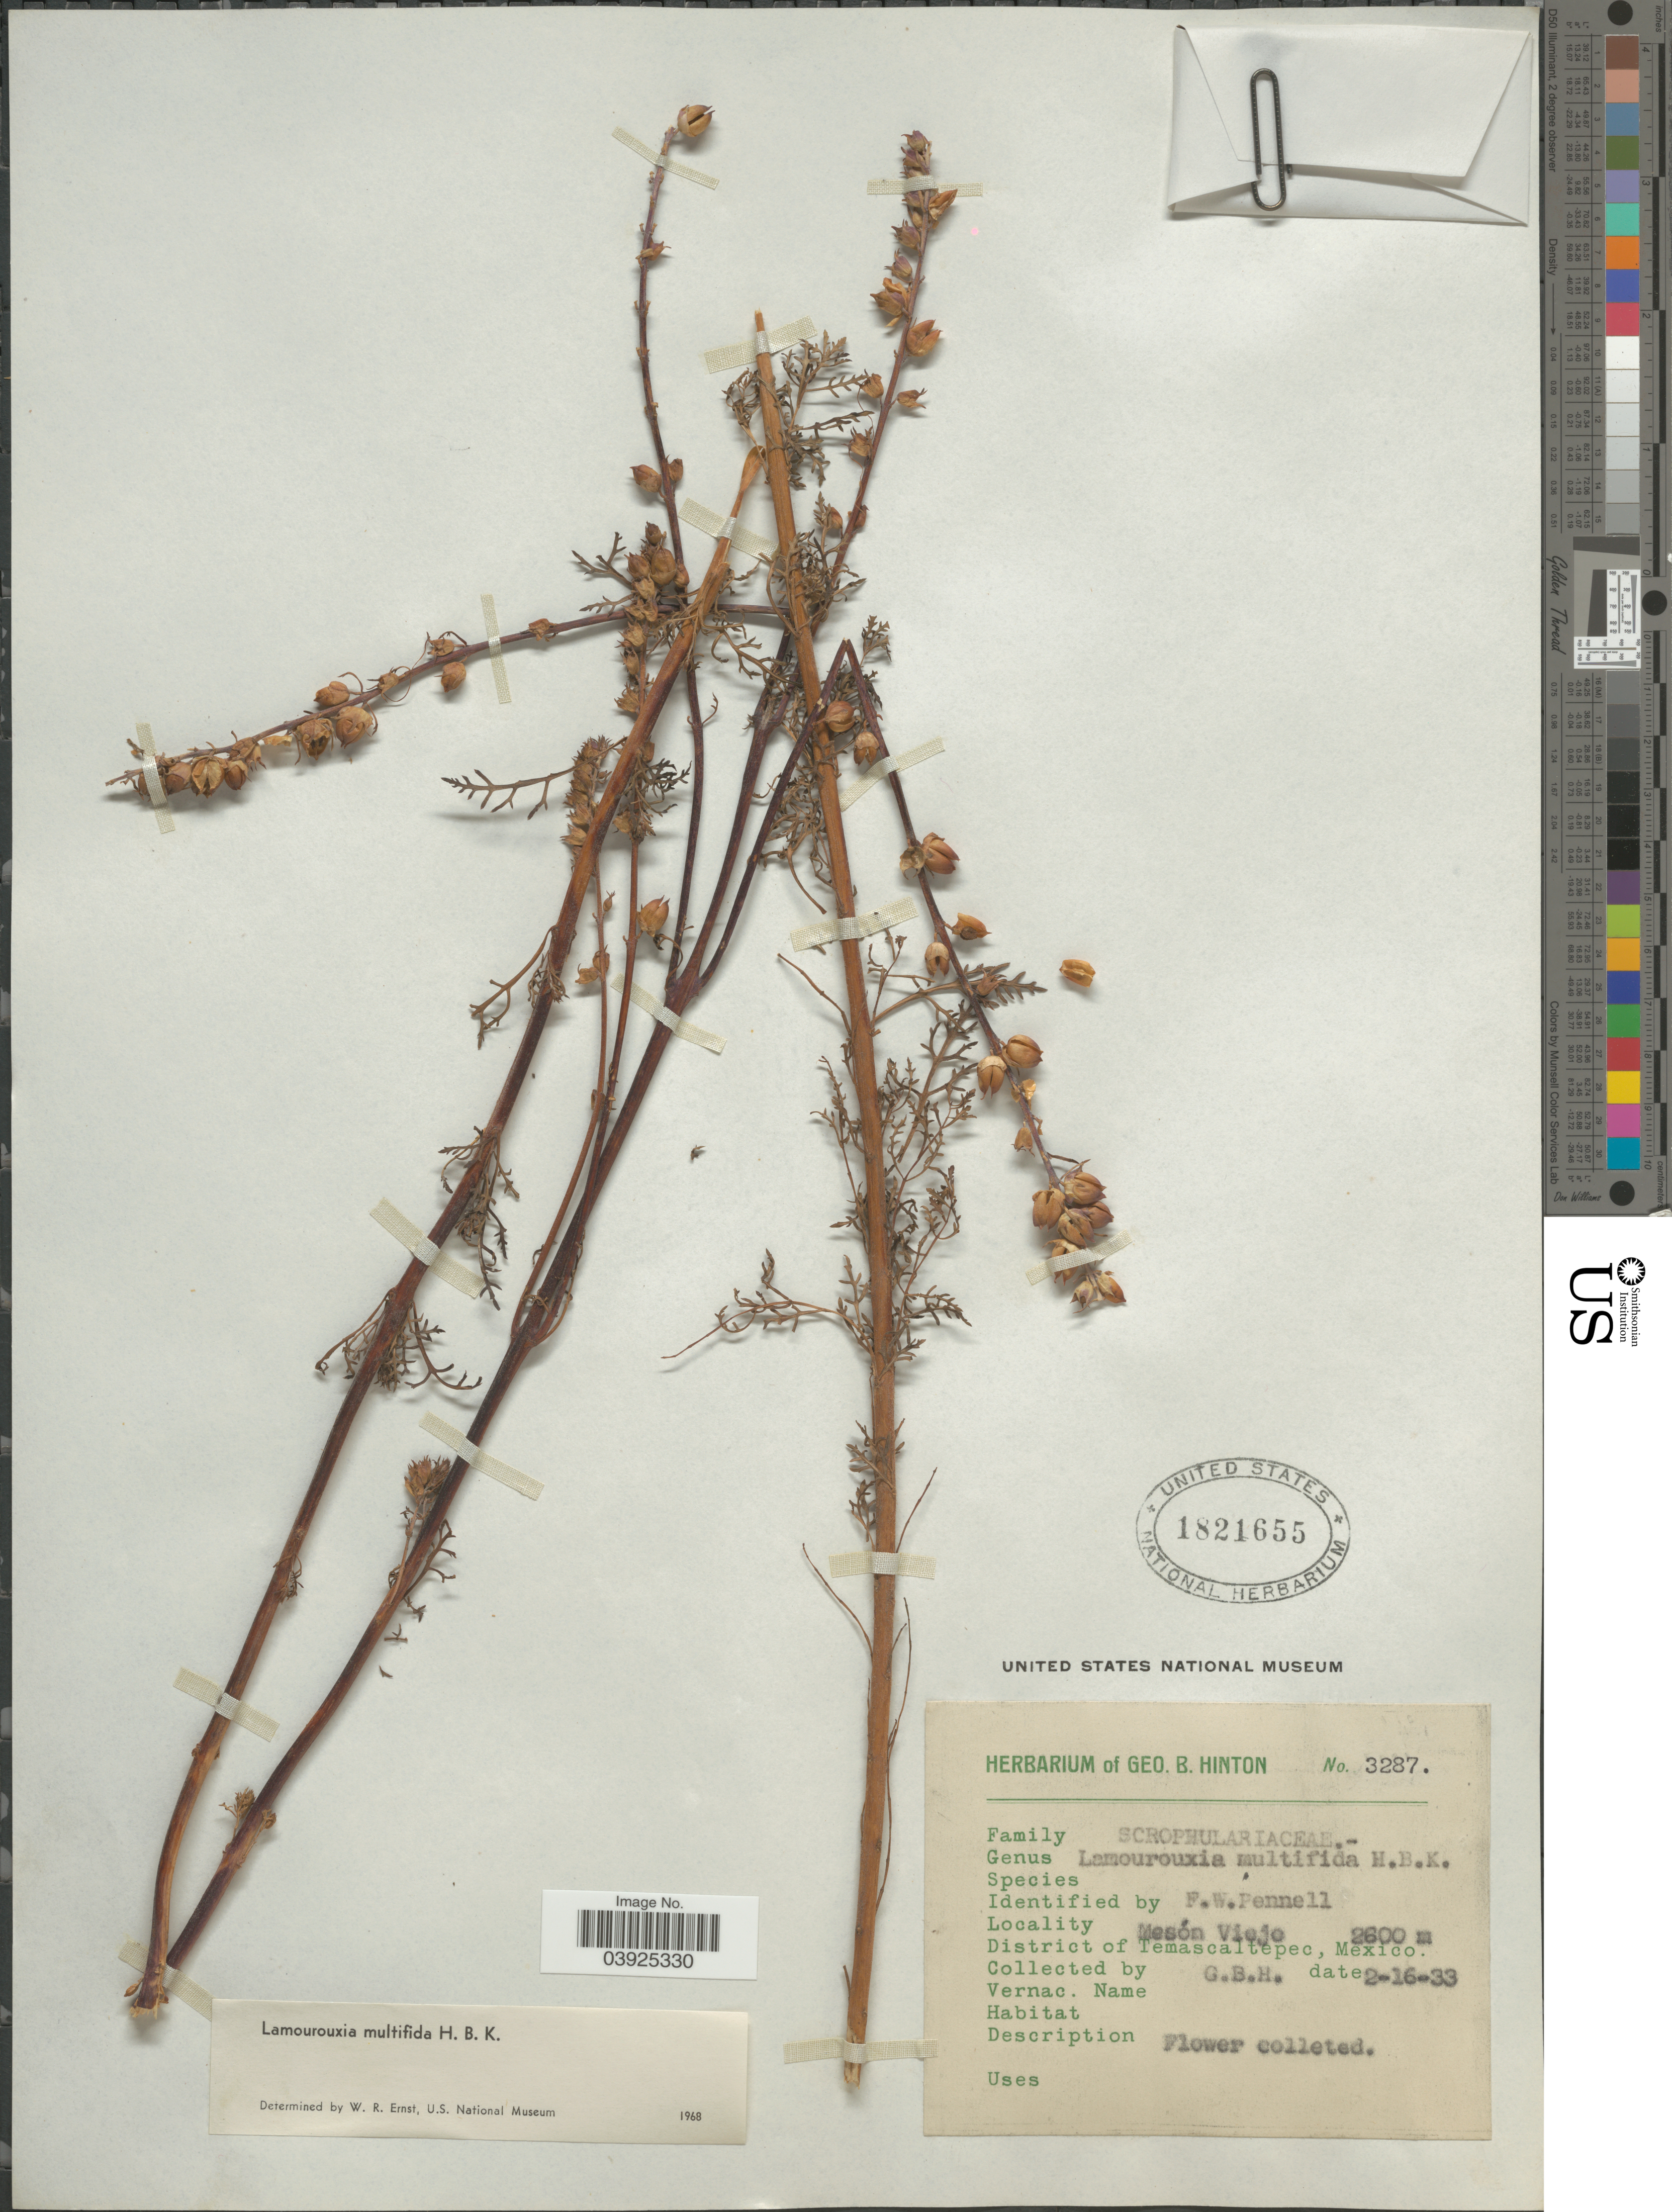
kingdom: Plantae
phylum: Tracheophyta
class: Magnoliopsida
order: Lamiales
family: Orobanchaceae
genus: Lamourouxia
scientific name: Lamourouxia multifida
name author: Kunth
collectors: G. B. Hinton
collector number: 3287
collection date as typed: Transcribed d/m/y: 16/2/33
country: Mexico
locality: Mesón Viejo.District of Temascaltepec.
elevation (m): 2600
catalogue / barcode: US 1821655